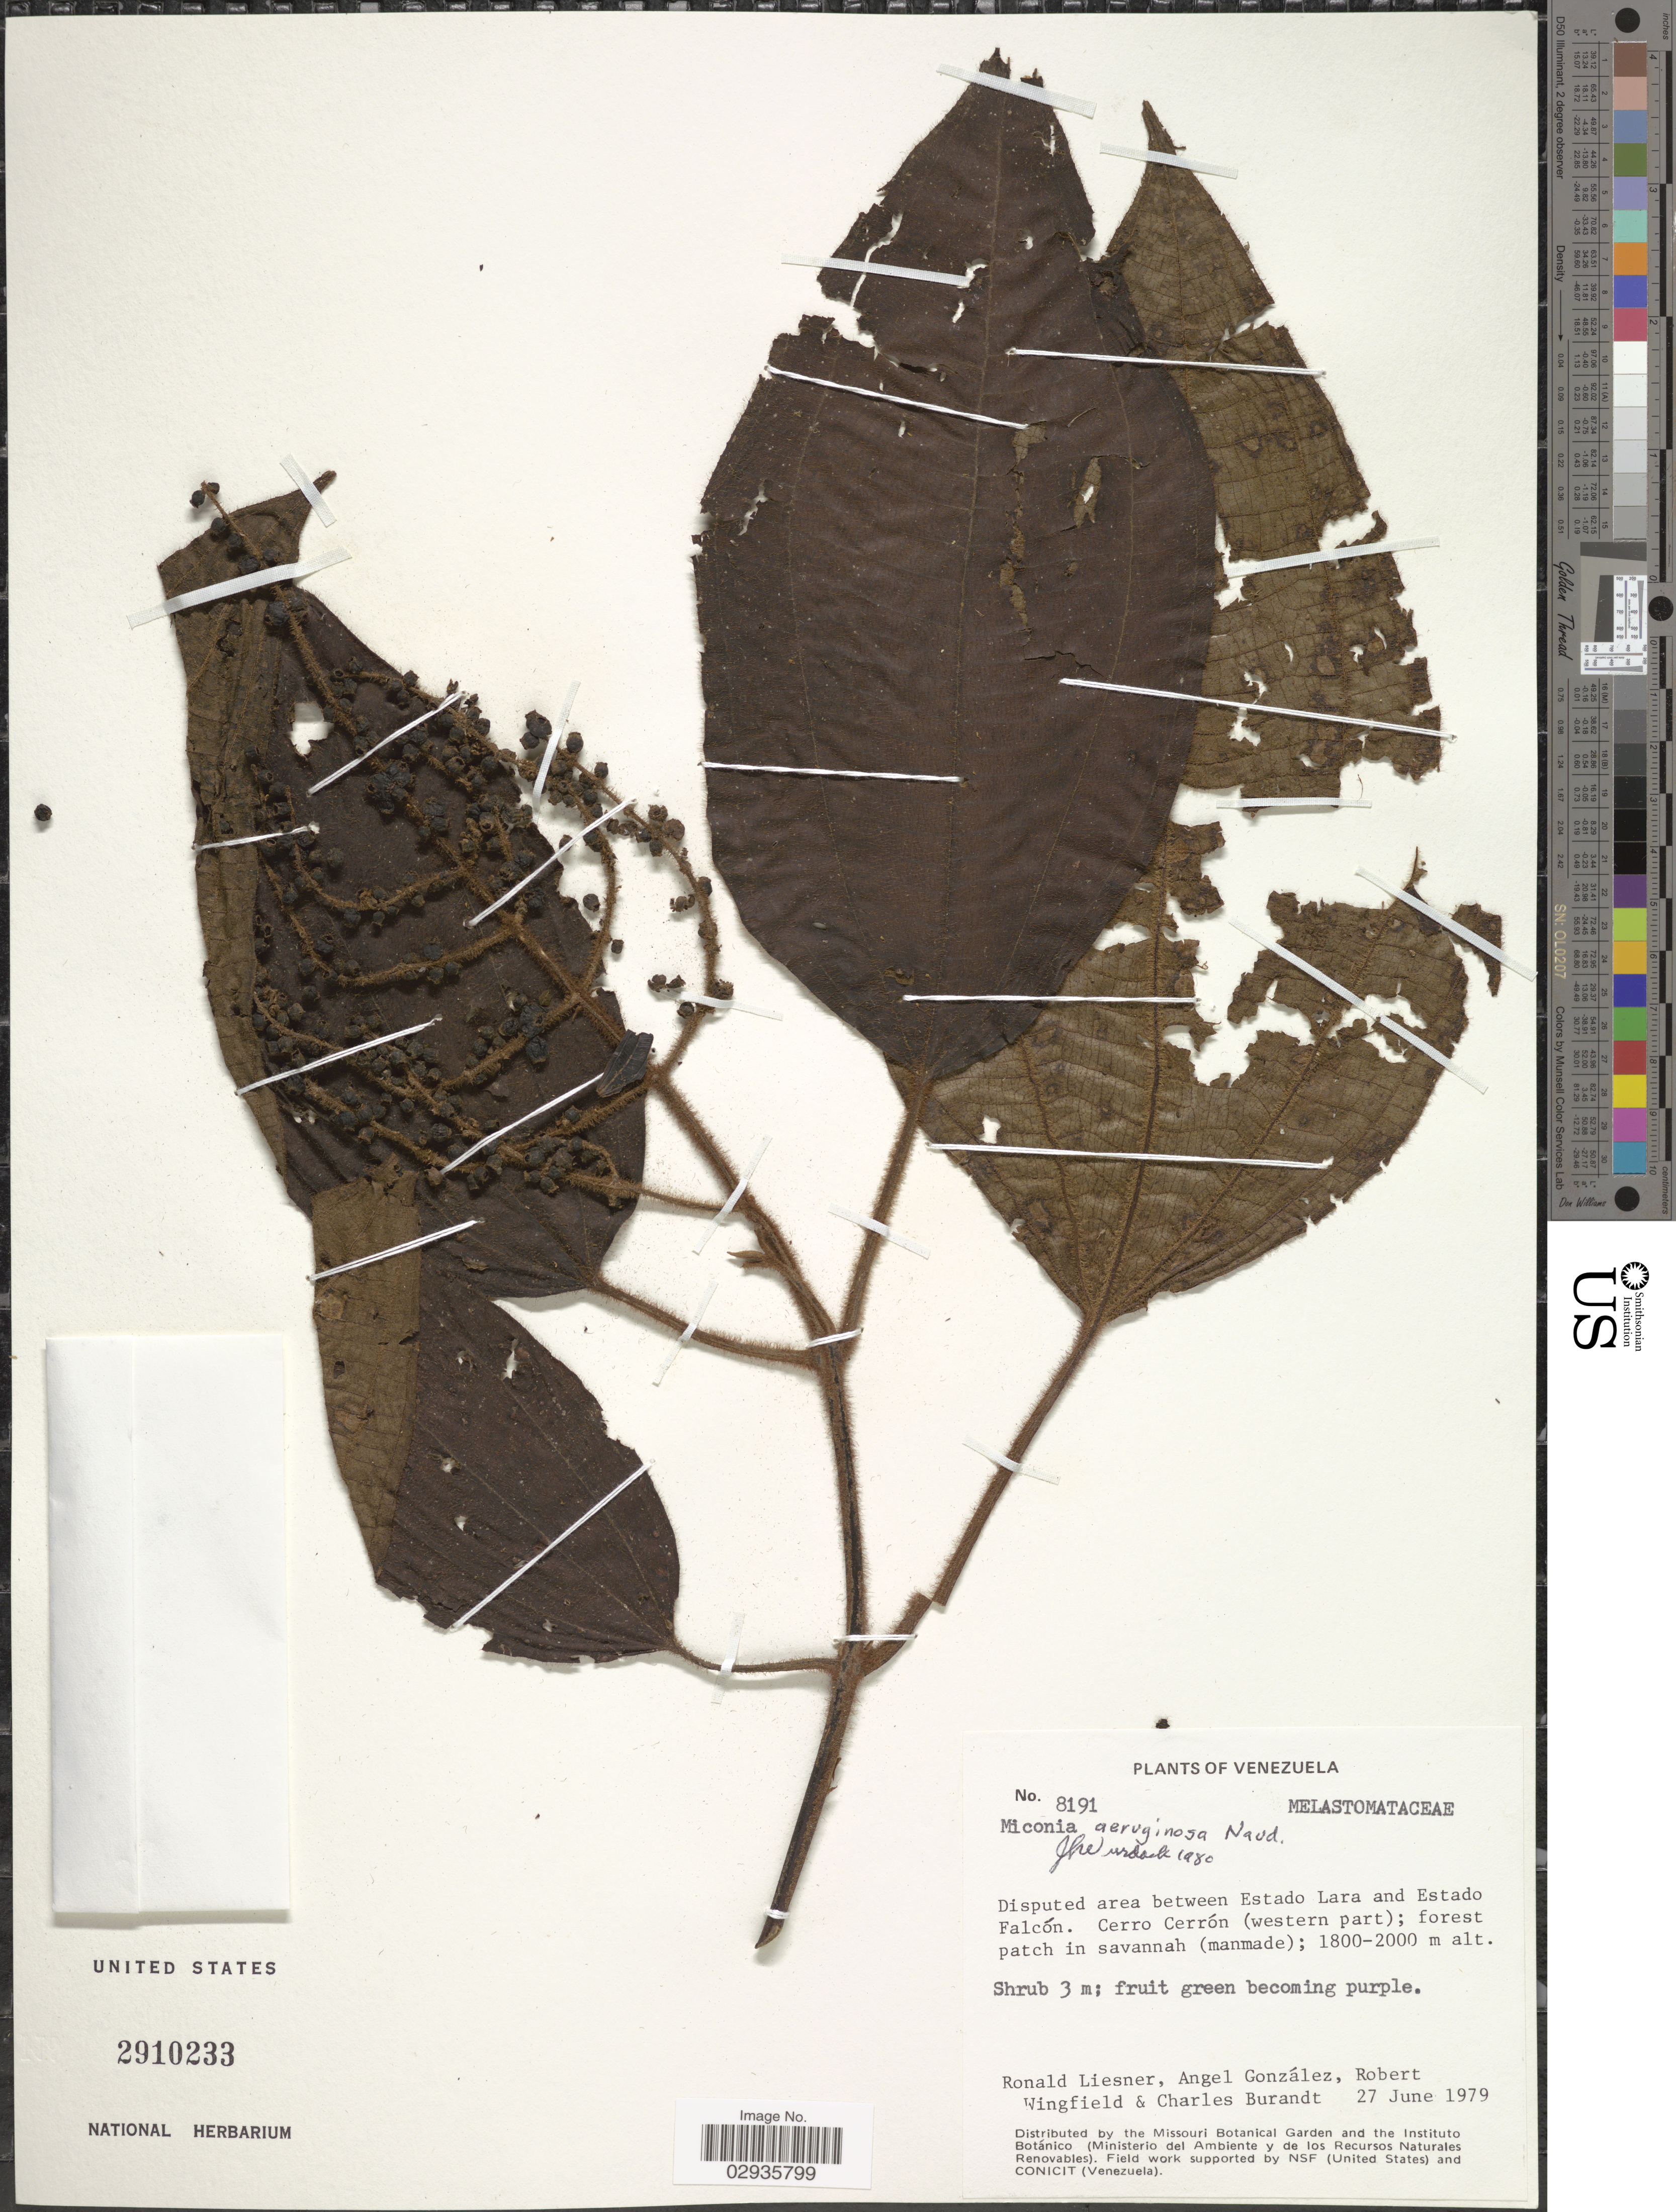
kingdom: Plantae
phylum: Tracheophyta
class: Magnoliopsida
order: Myrtales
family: Melastomataceae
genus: Miconia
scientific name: Miconia aeruginosa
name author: Naudin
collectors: R. L. Liesner, A. C. González, R. C. Wingfield & C. Burandt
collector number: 8191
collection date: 1979-06-27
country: Venezuela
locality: Disputed area between Estado Lara and Estado Falcón. Cerro Cerrón (western part).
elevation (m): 1800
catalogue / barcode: US 2910233